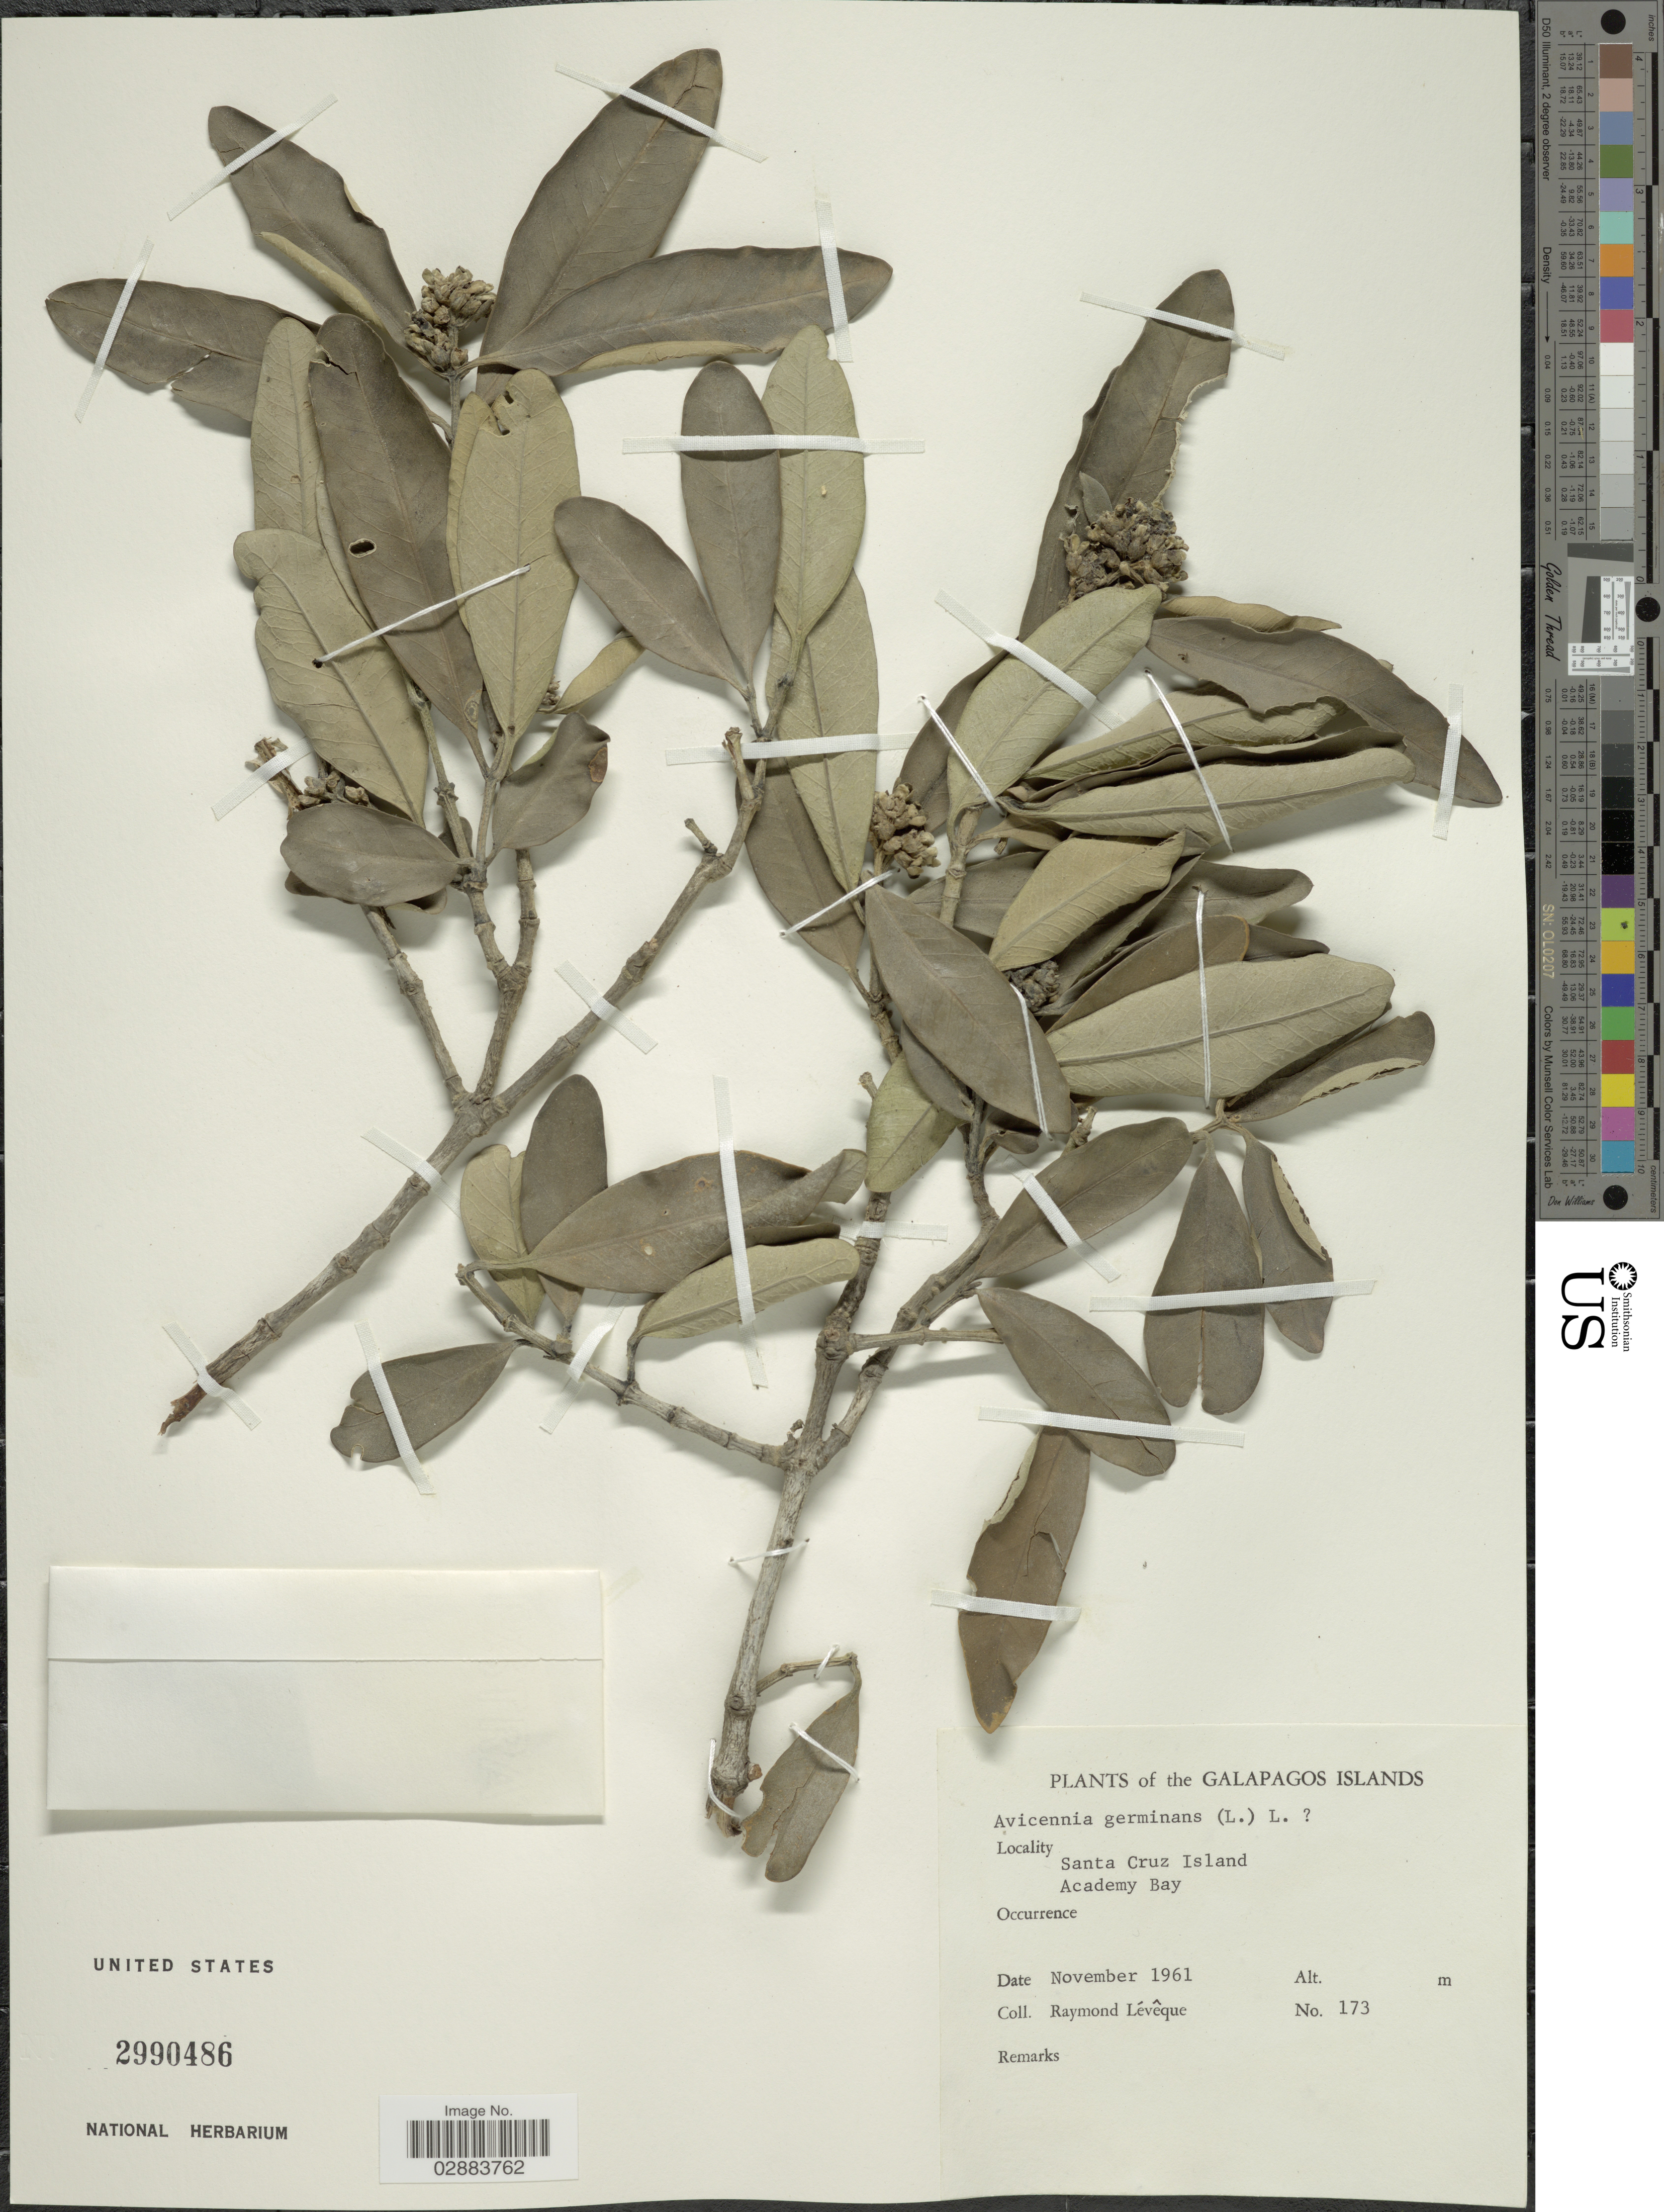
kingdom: Plantae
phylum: Tracheophyta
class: Magnoliopsida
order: Lamiales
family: Acanthaceae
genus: Avicennia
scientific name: Avicennia germinans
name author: (L.) L.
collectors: R. Lévêque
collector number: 173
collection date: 1961-11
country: Ecuador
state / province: Colón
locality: The Galapagos Islands. Santa Cruz Island. Academy Bay.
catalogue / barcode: US 2990486